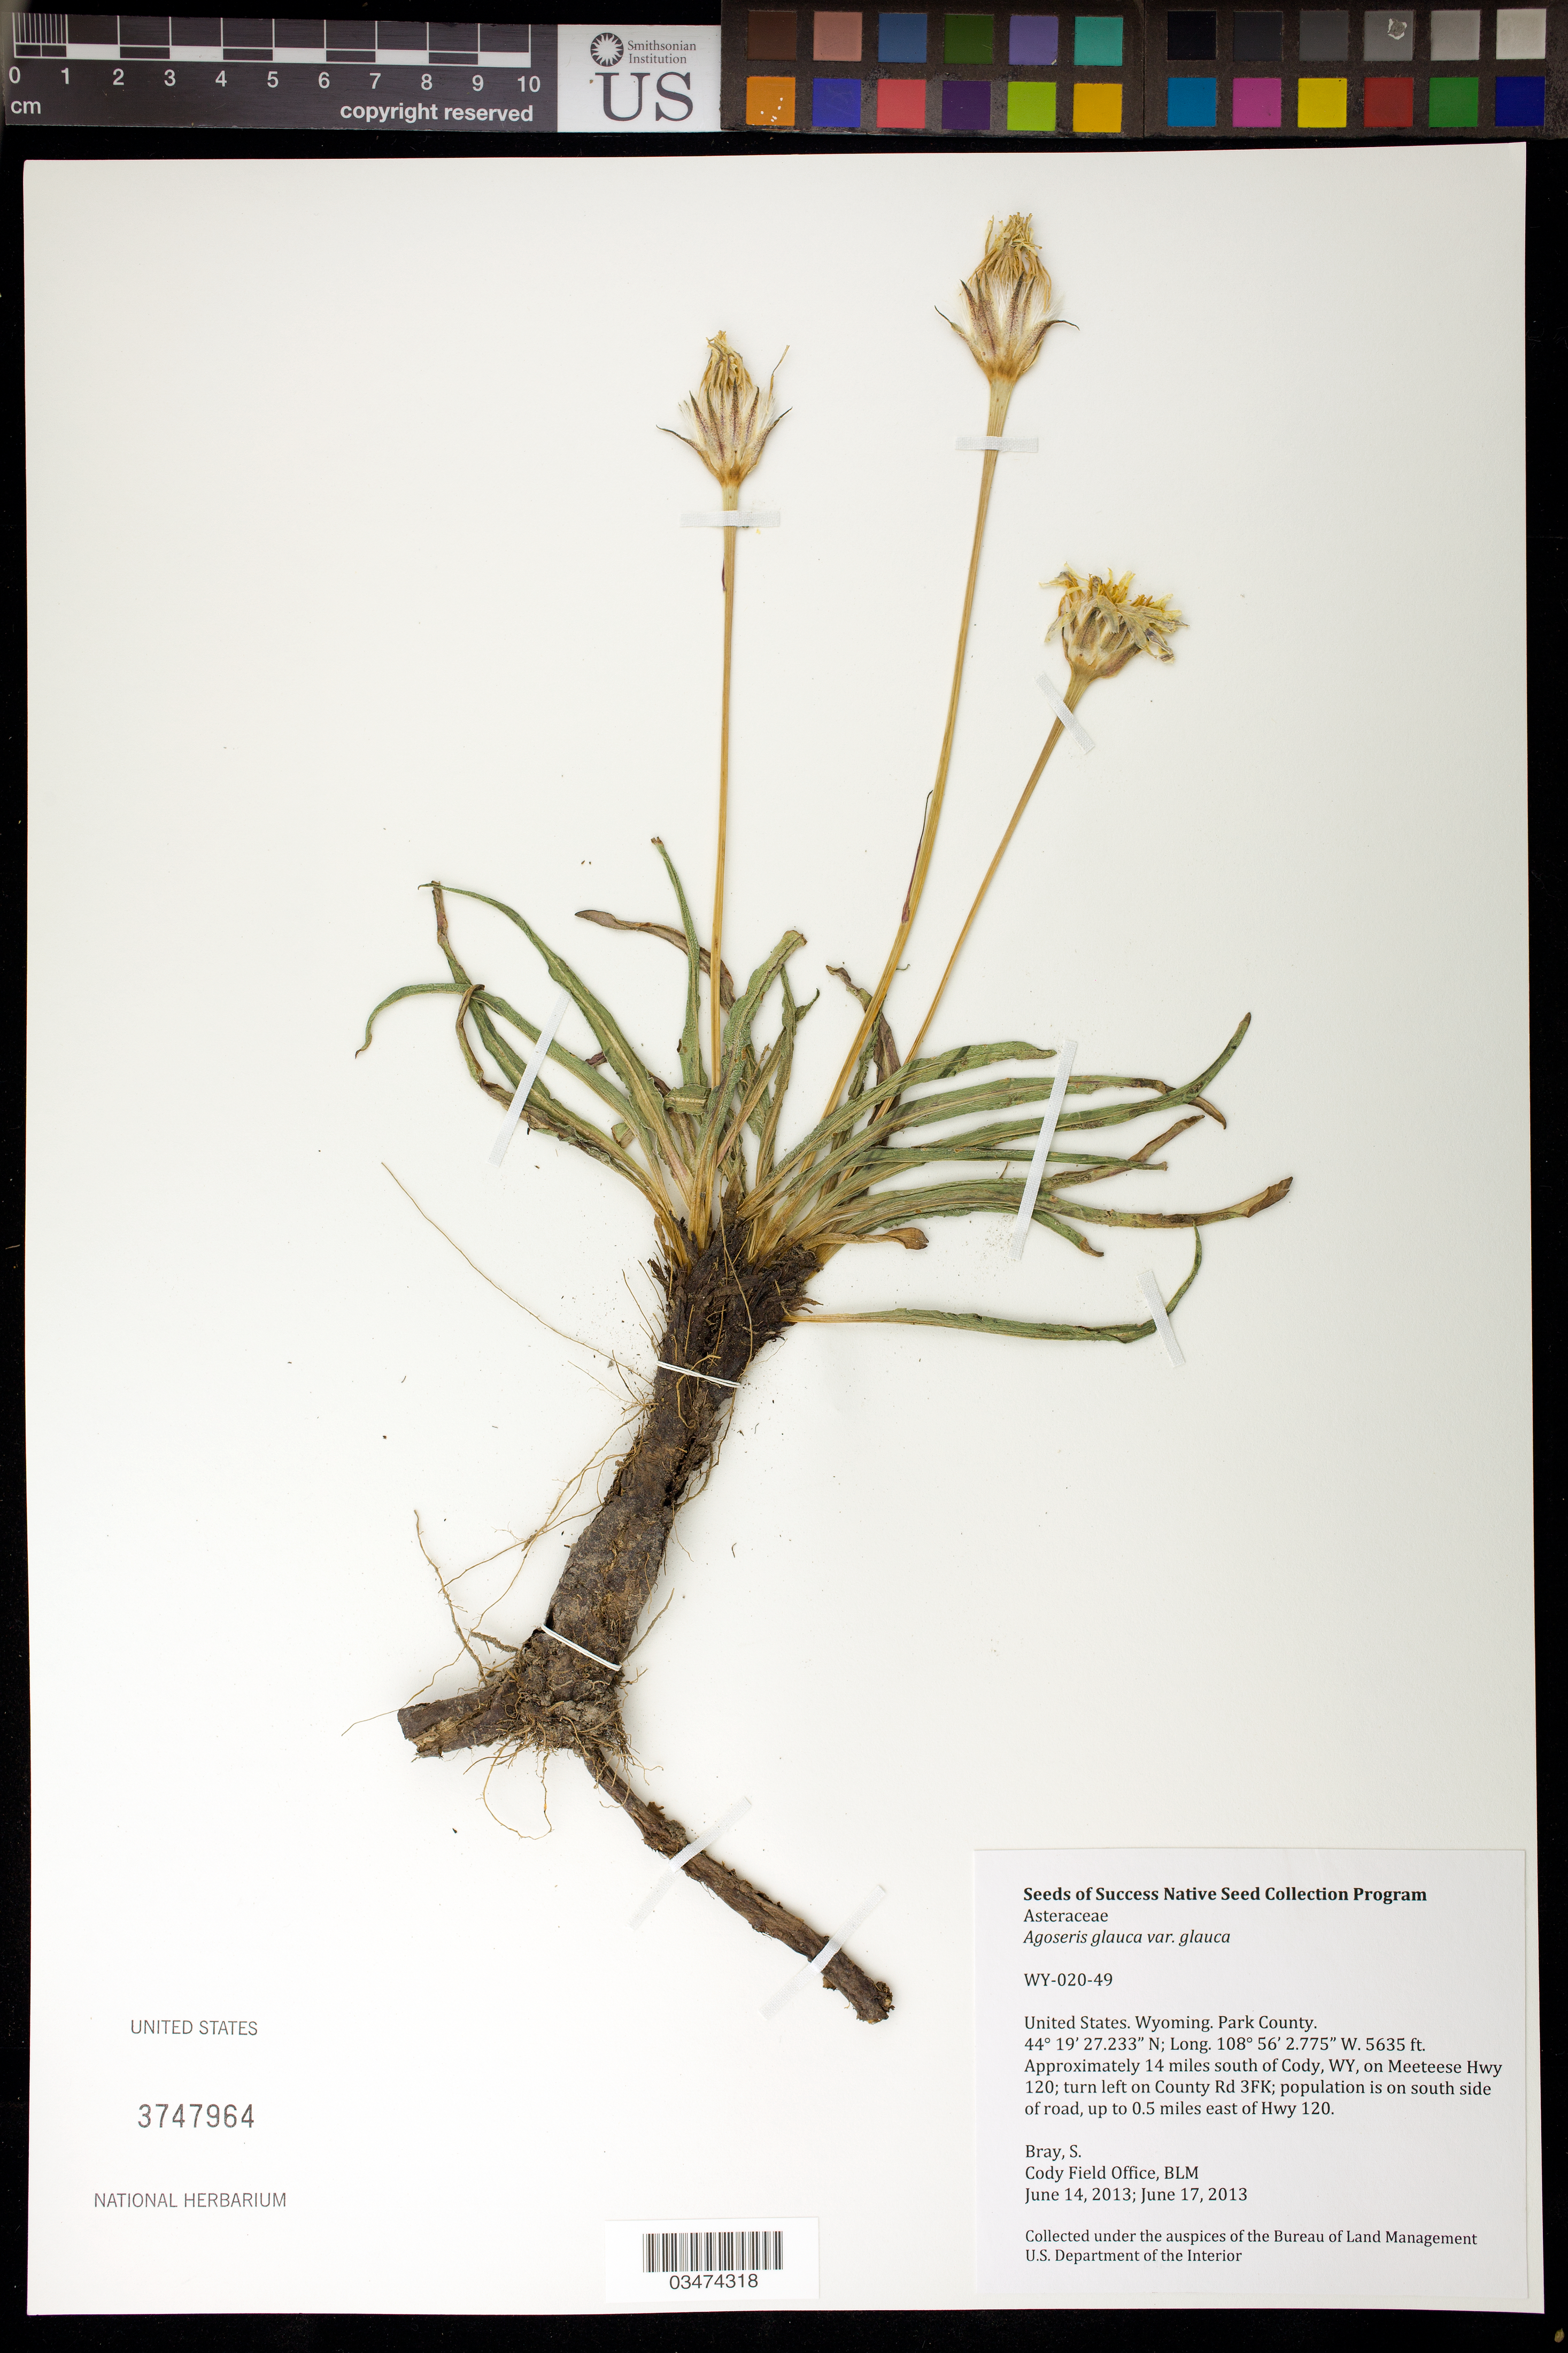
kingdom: Plantae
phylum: Tracheophyta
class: Magnoliopsida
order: Asterales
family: Asteraceae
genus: Agoseris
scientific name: Agoseris glauca var. glauca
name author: (Pursh) Raf.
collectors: S. Bray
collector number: WY020-49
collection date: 2013-06-14/2013-06-17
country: United States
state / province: Wyoming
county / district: Park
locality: Approx. 14 miles South of Cody.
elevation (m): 1718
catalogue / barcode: US 3747964